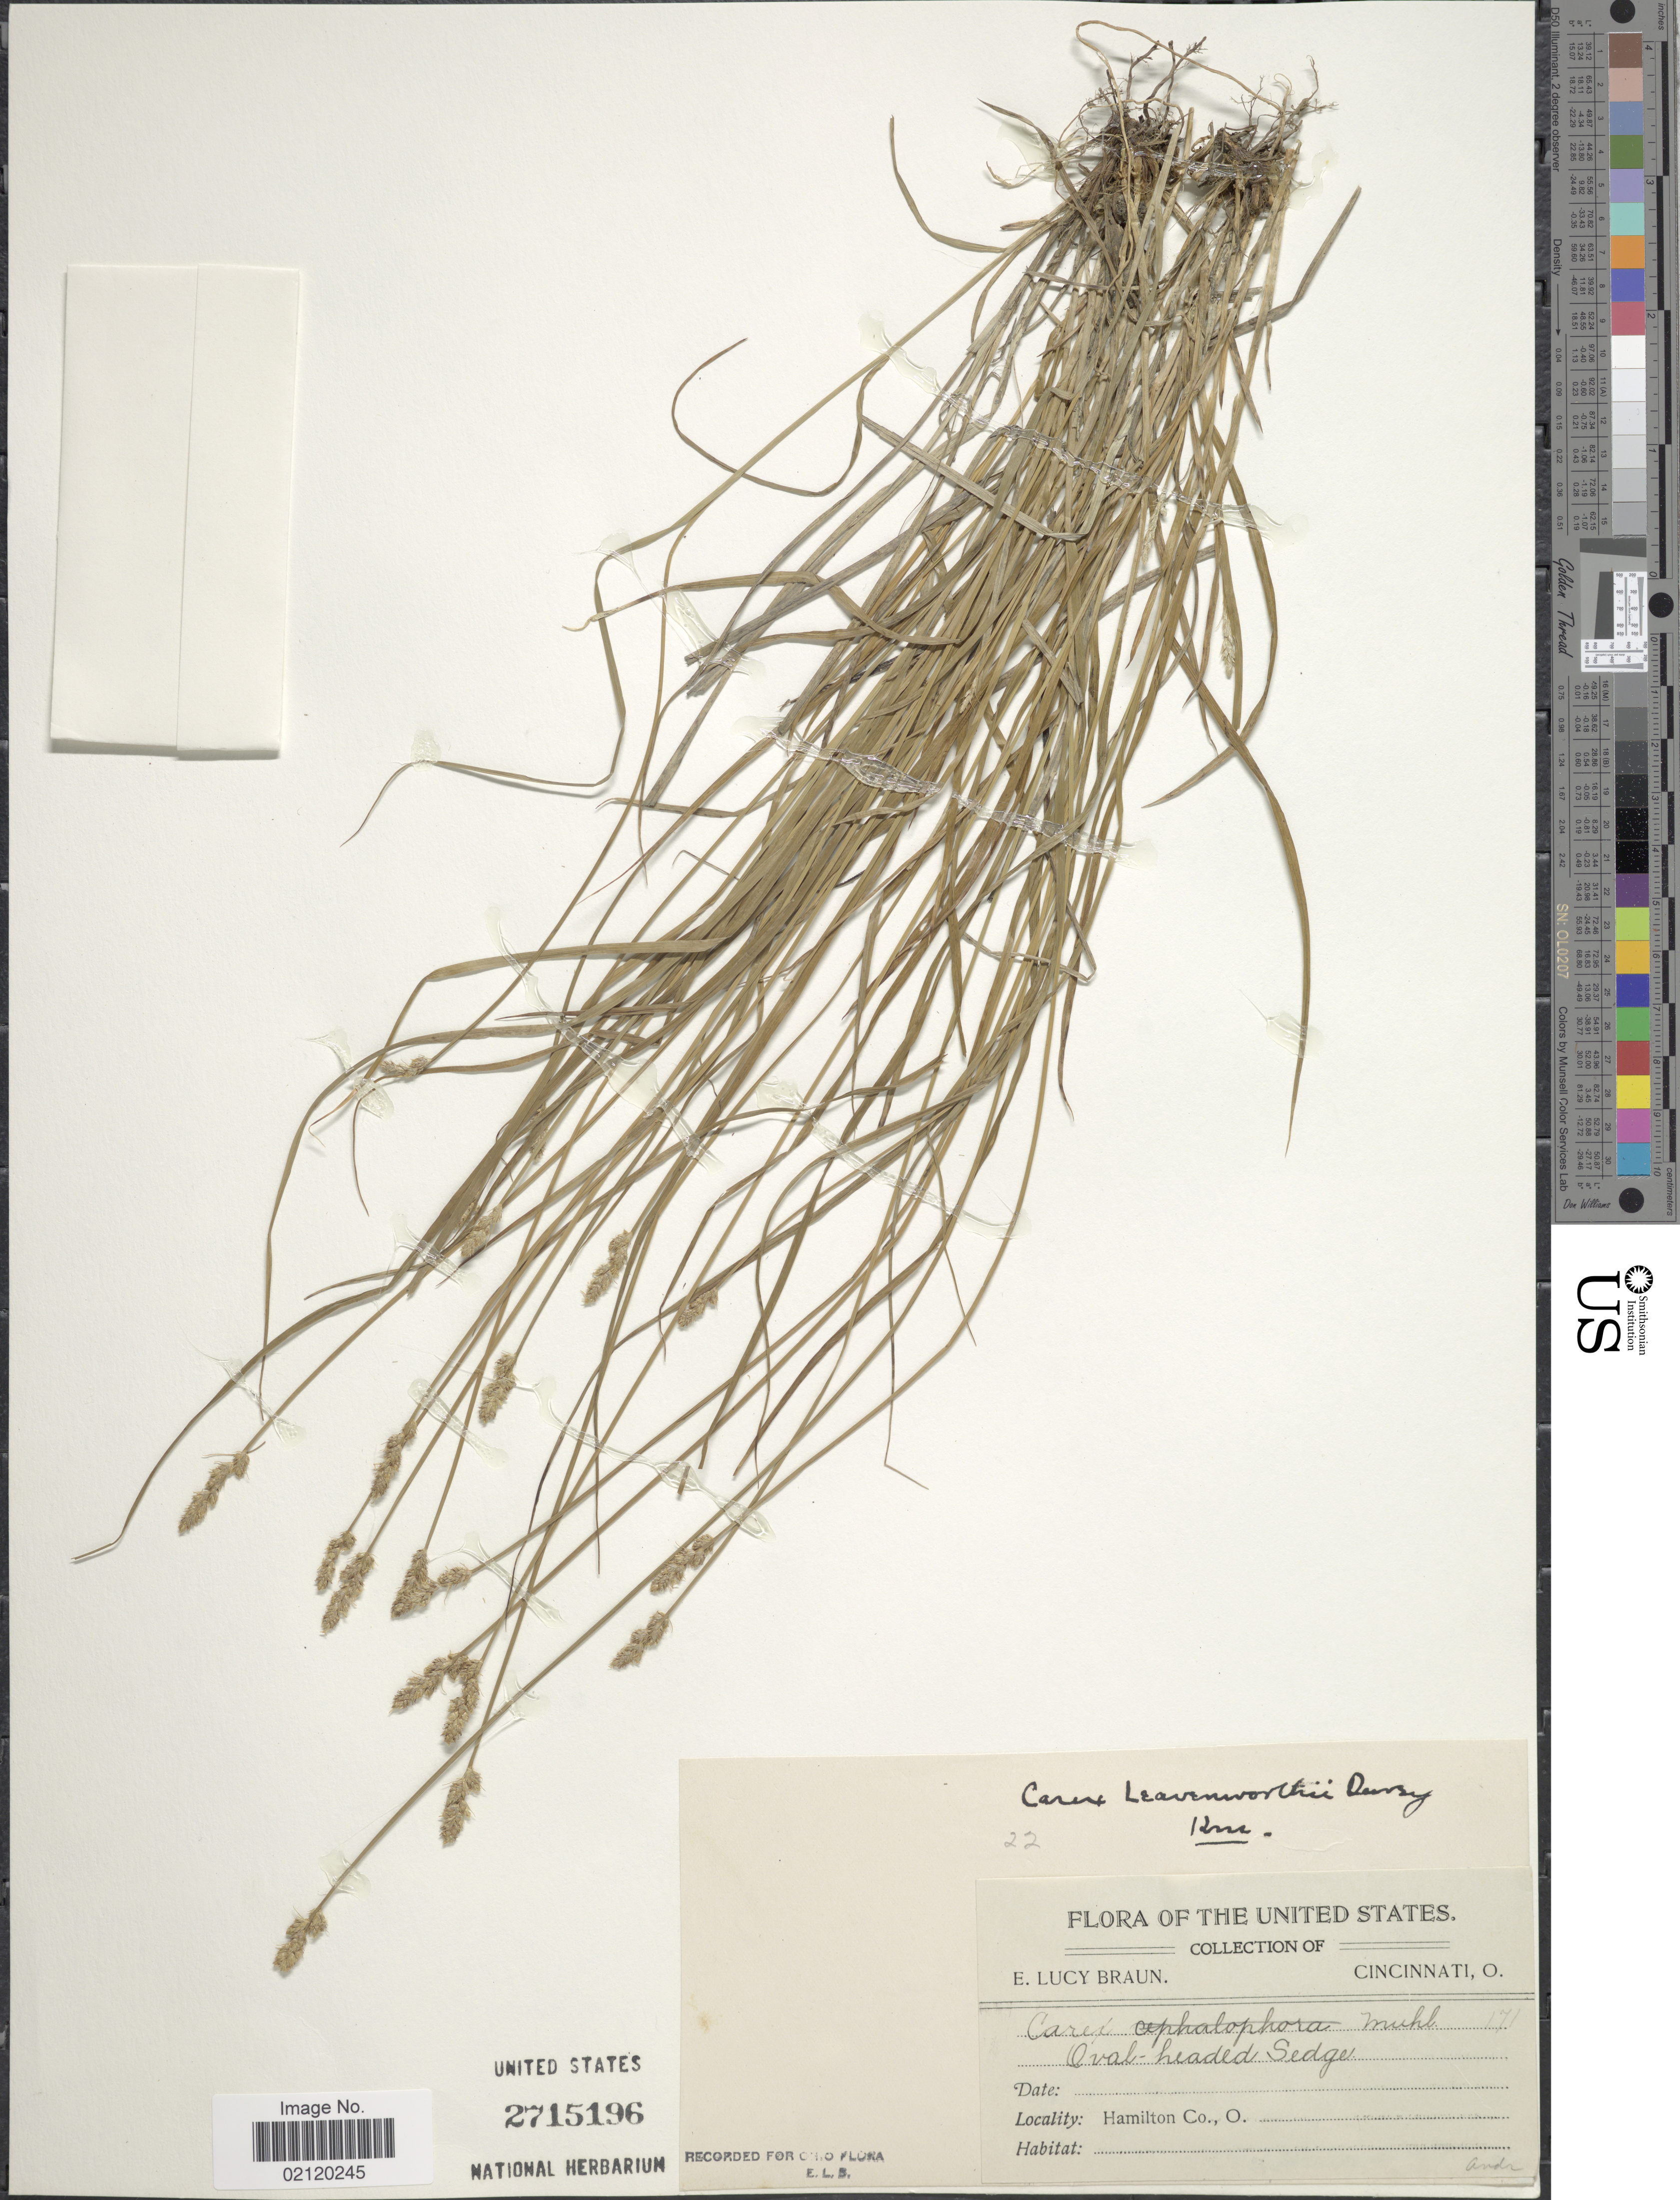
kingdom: Plantae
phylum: Tracheophyta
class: Liliopsida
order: Poales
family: Cyperaceae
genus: Carex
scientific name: Carex leavenworthii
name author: Dewey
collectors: E. L. Braun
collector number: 171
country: United States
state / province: Ohio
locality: Hamilton Co., O.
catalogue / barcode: US 2715196